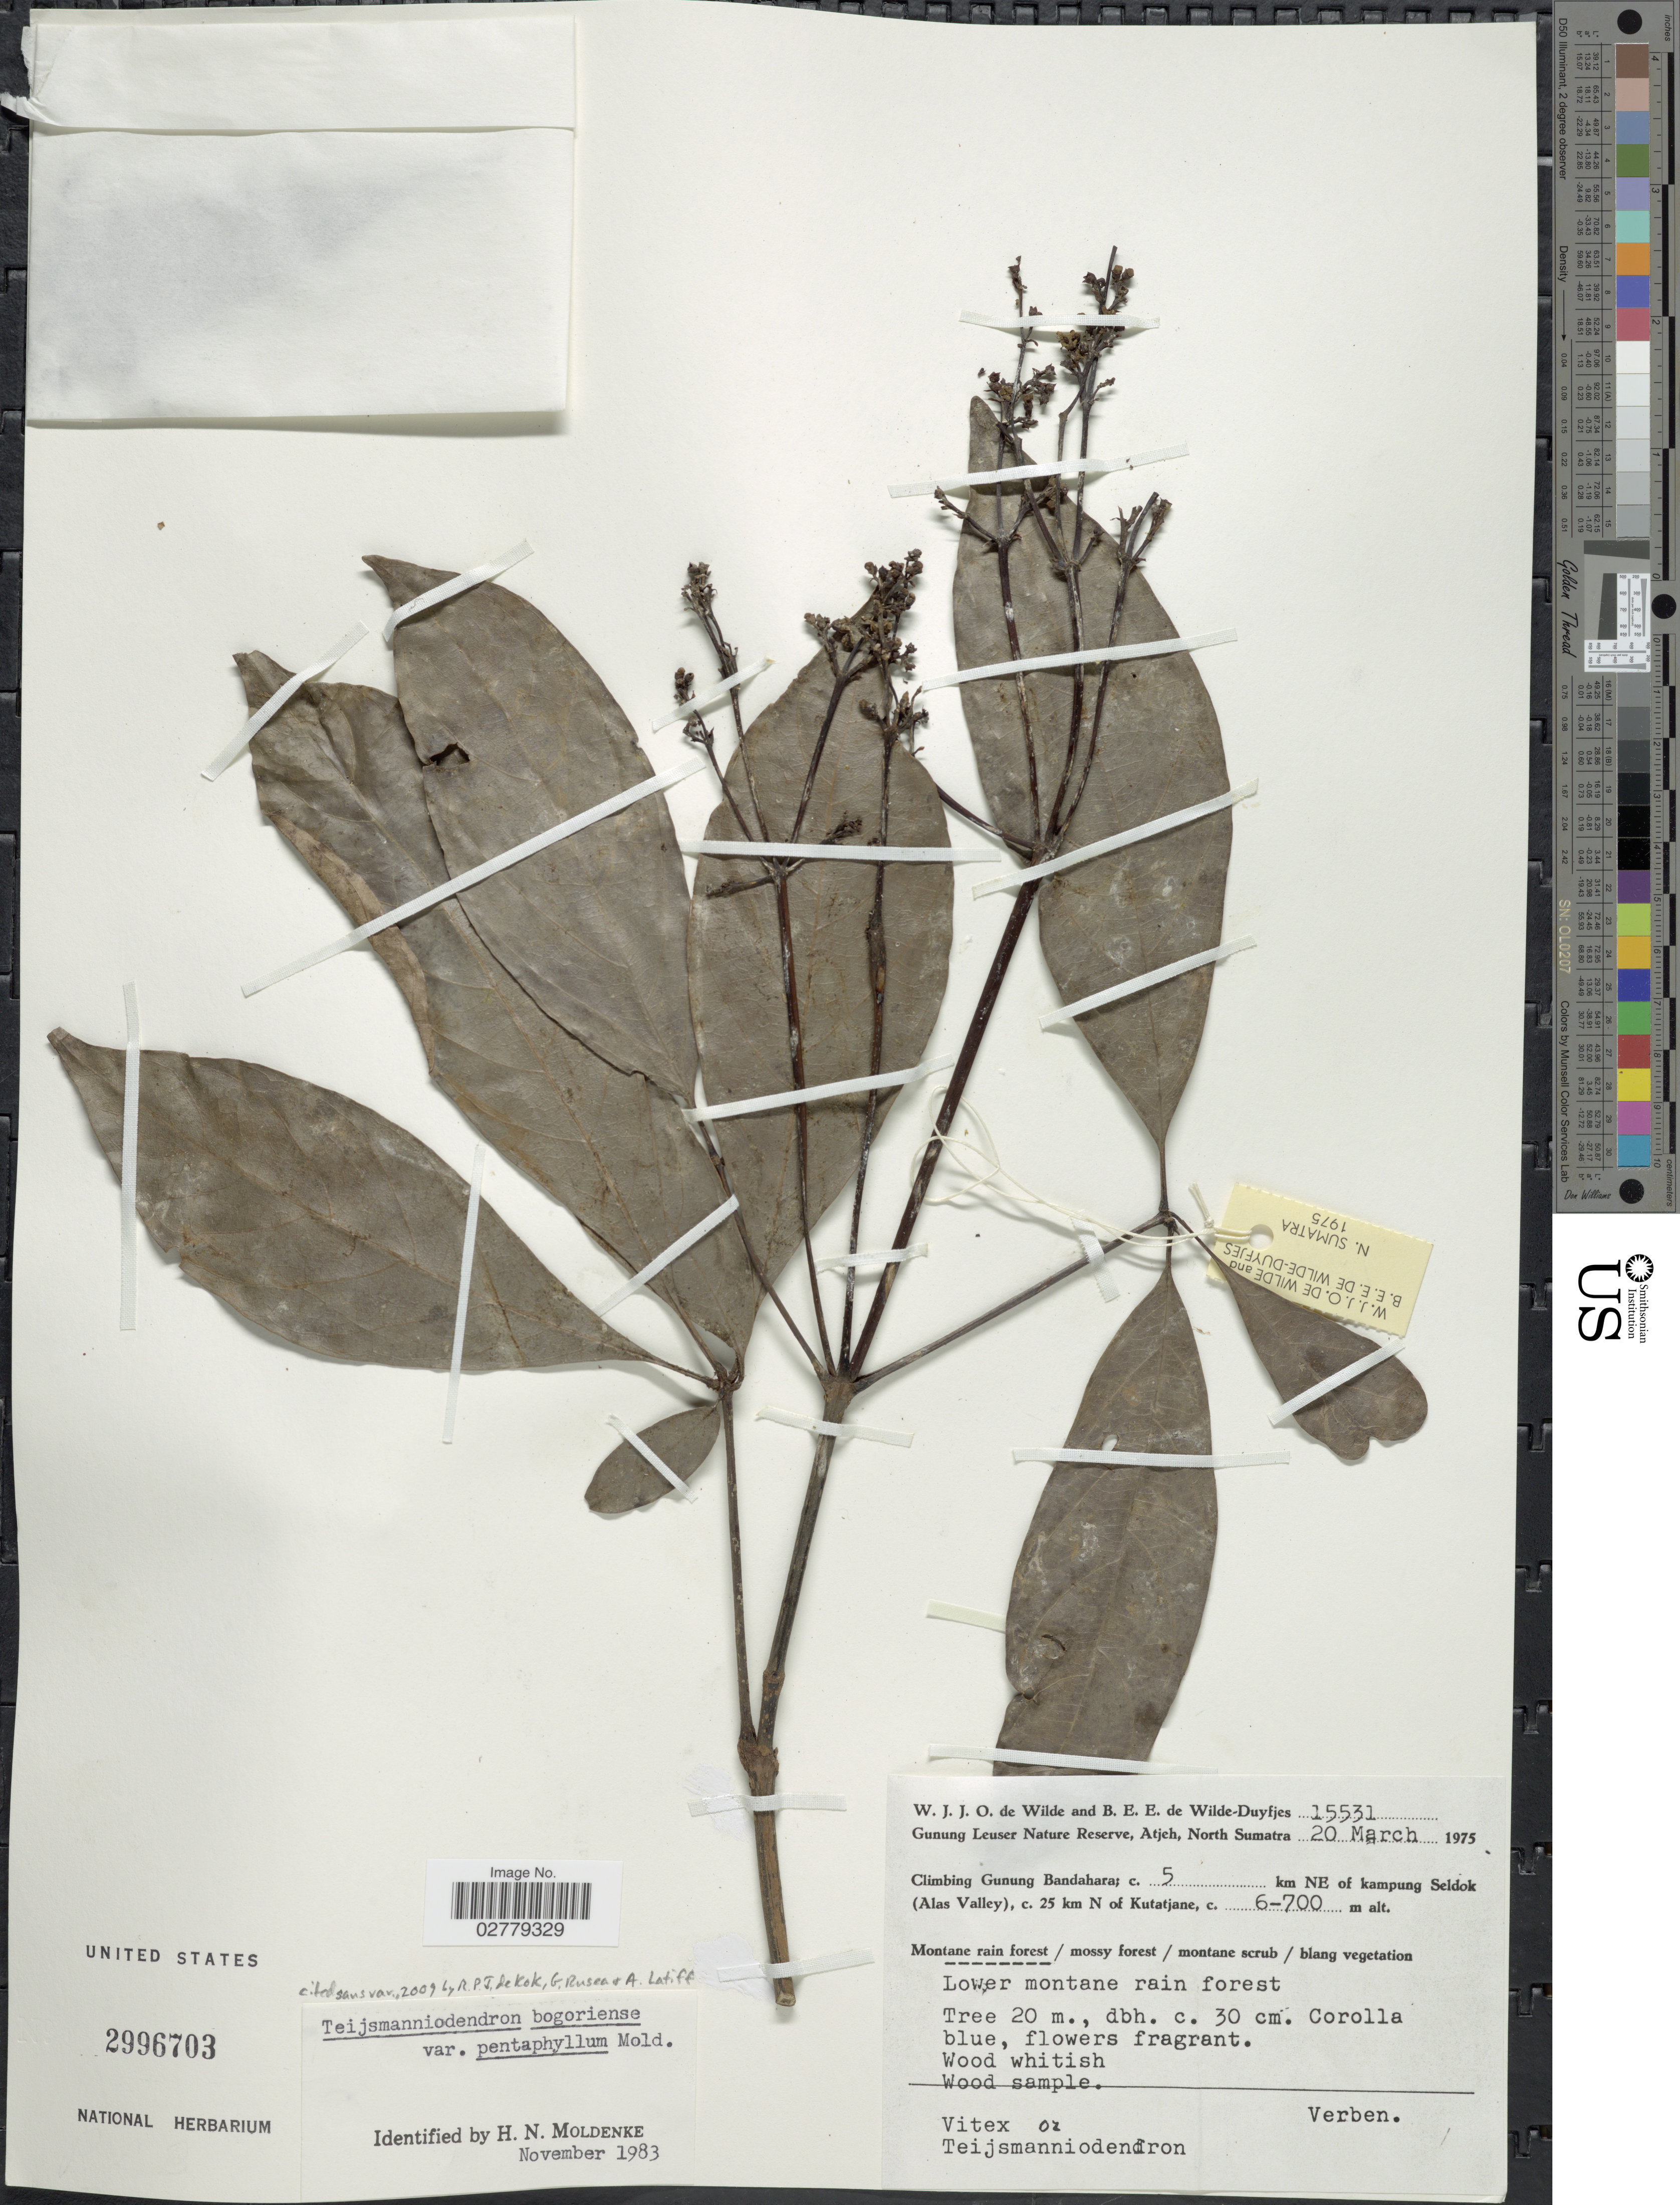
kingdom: Plantae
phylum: Tracheophyta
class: Magnoliopsida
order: Lamiales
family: Lamiaceae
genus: Teijsmanniodendron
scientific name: Teijsmanniodendron bogoriense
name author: Koord.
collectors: W. J. de Wilde & B. E. de Wilde-Duyfjes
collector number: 15531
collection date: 1975-03-20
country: Indonesia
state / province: Sumatra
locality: Gunung Leuser Nature Reserve, Atjeh, North Sumatra. Climbing Gunung Bandahara; c. 5 km NE of kampung Seldok (Alas Valley), c. 25 km N of Kutatjane.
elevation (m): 600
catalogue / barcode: US 2996703